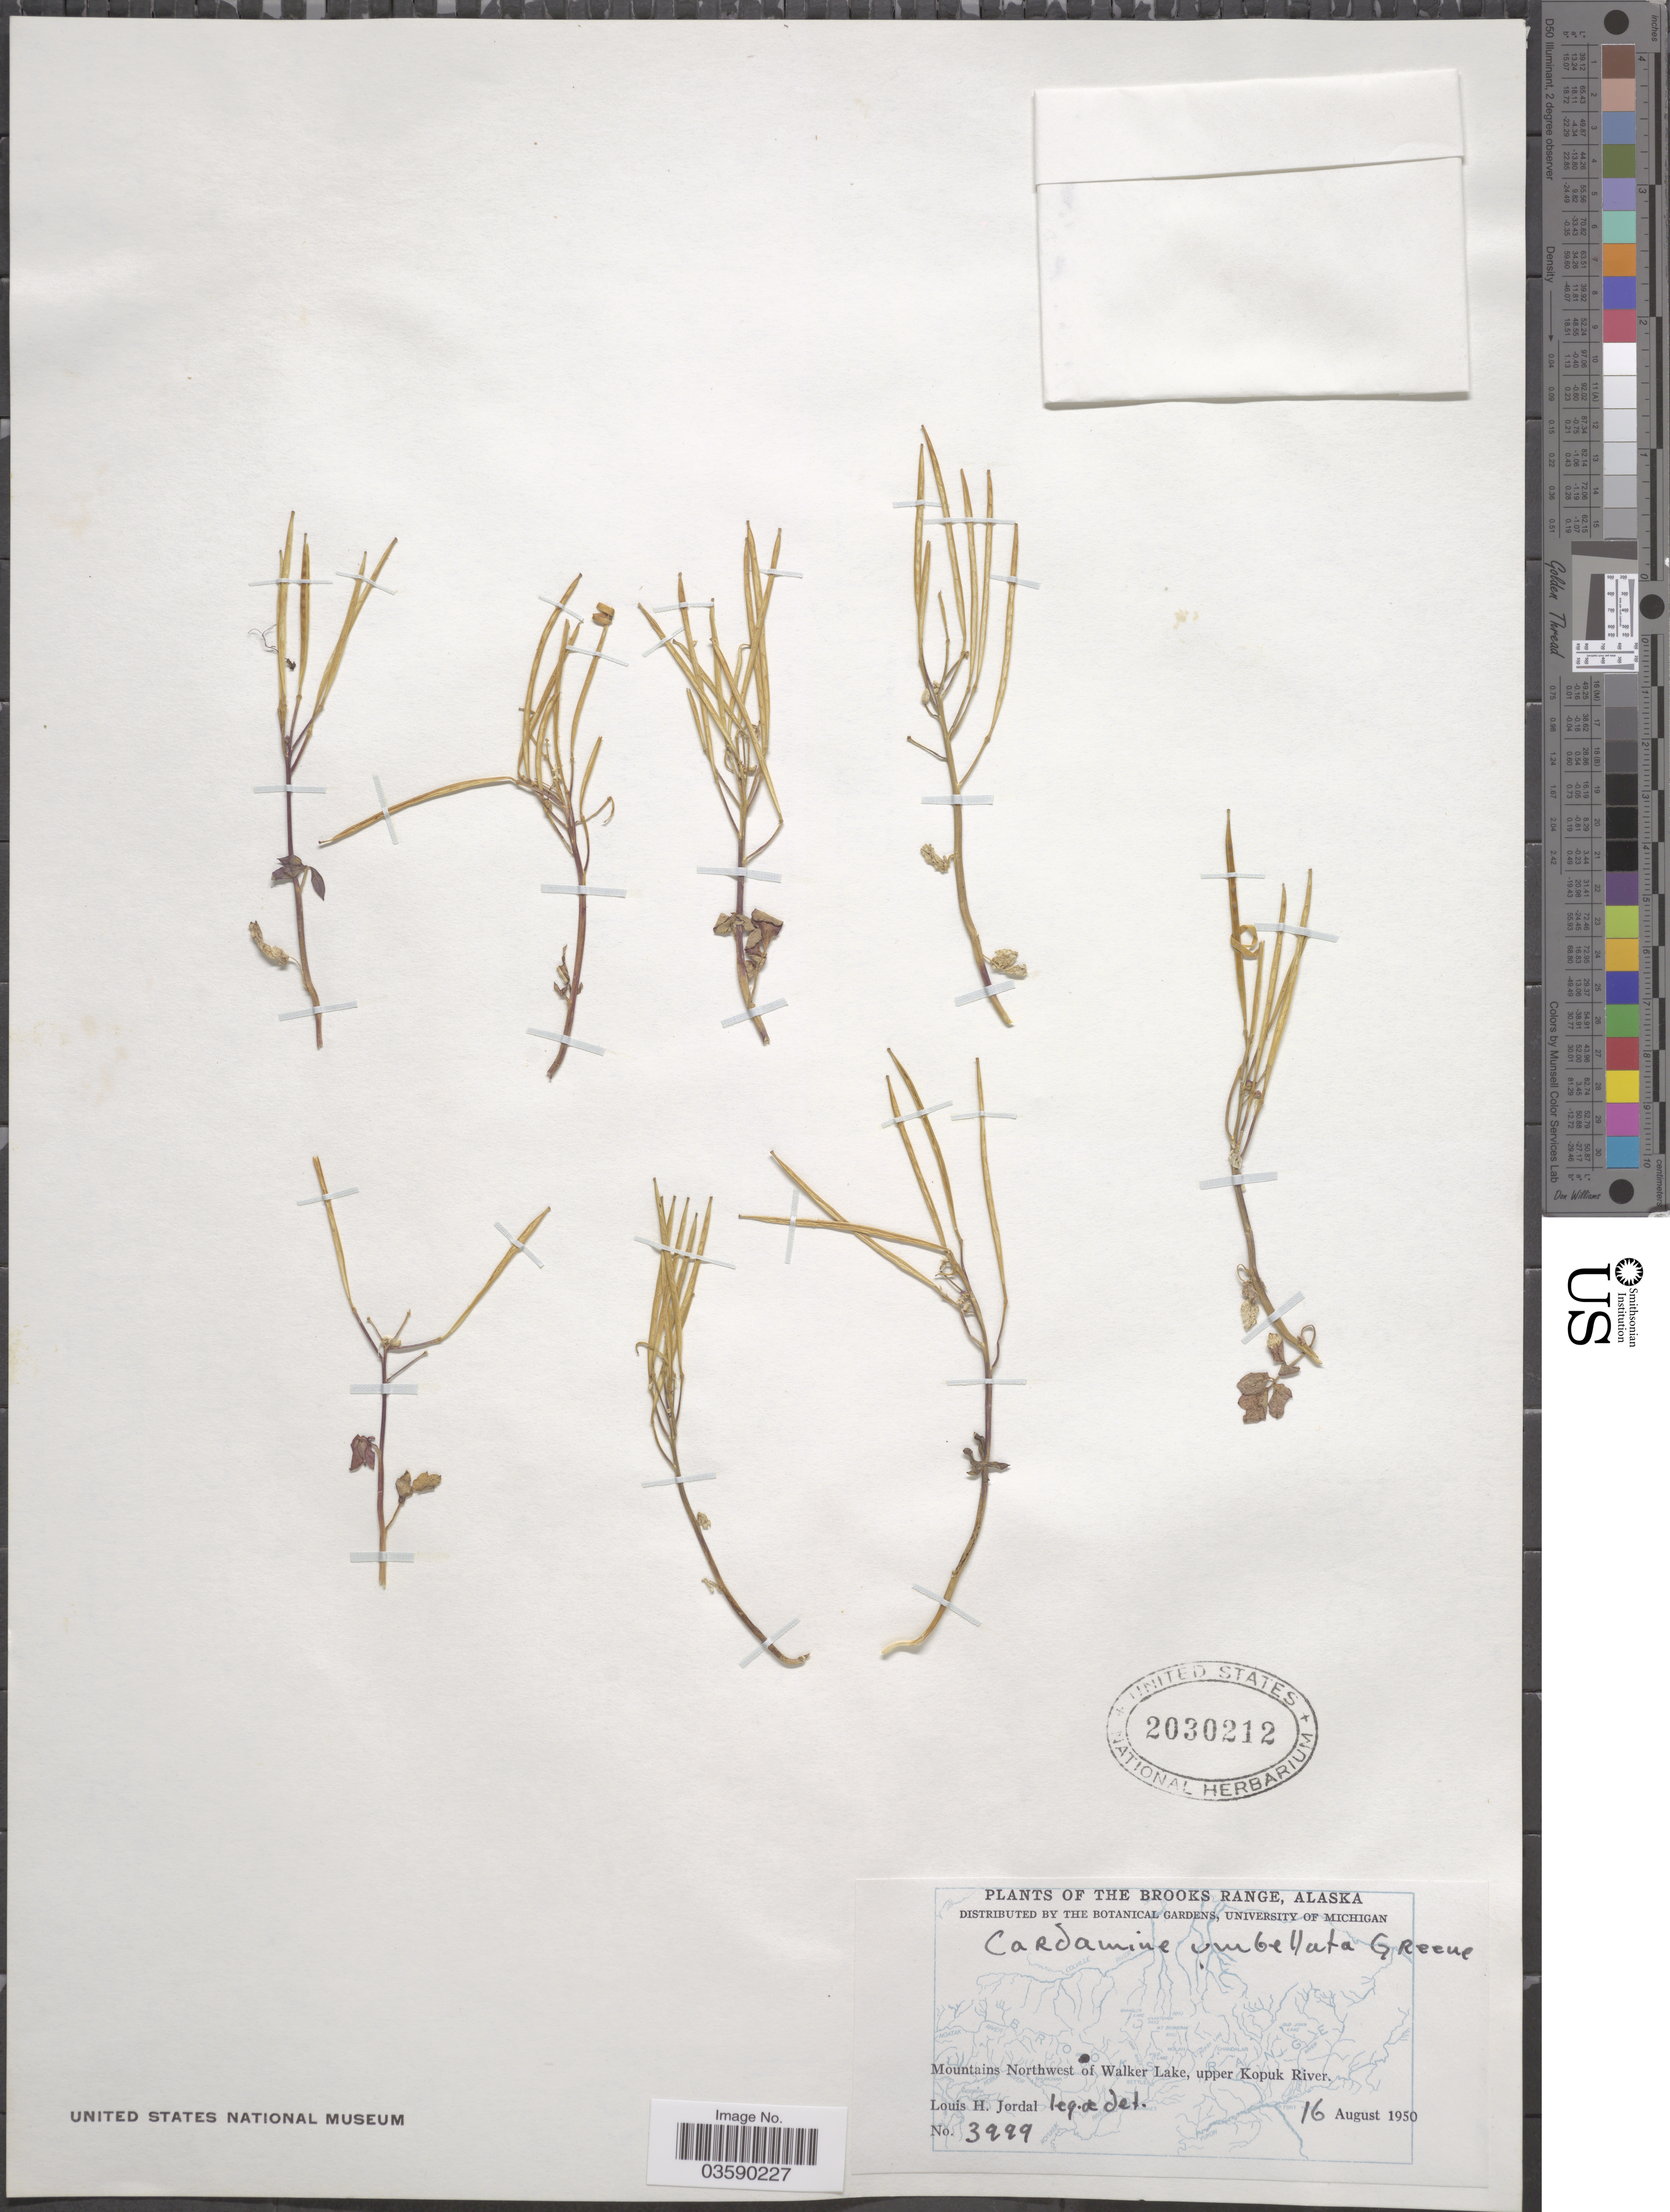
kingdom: Plantae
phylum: Tracheophyta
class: Magnoliopsida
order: Brassicales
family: Brassicaceae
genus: Cardamine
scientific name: Cardamine umbellata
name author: Greene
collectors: L. Jordal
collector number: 3999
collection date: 1950-08-16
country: United States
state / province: Alaska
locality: The Brooks Range. Mountains Northwest of Walker Lake, upper Kopuk River.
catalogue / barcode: US 2030212